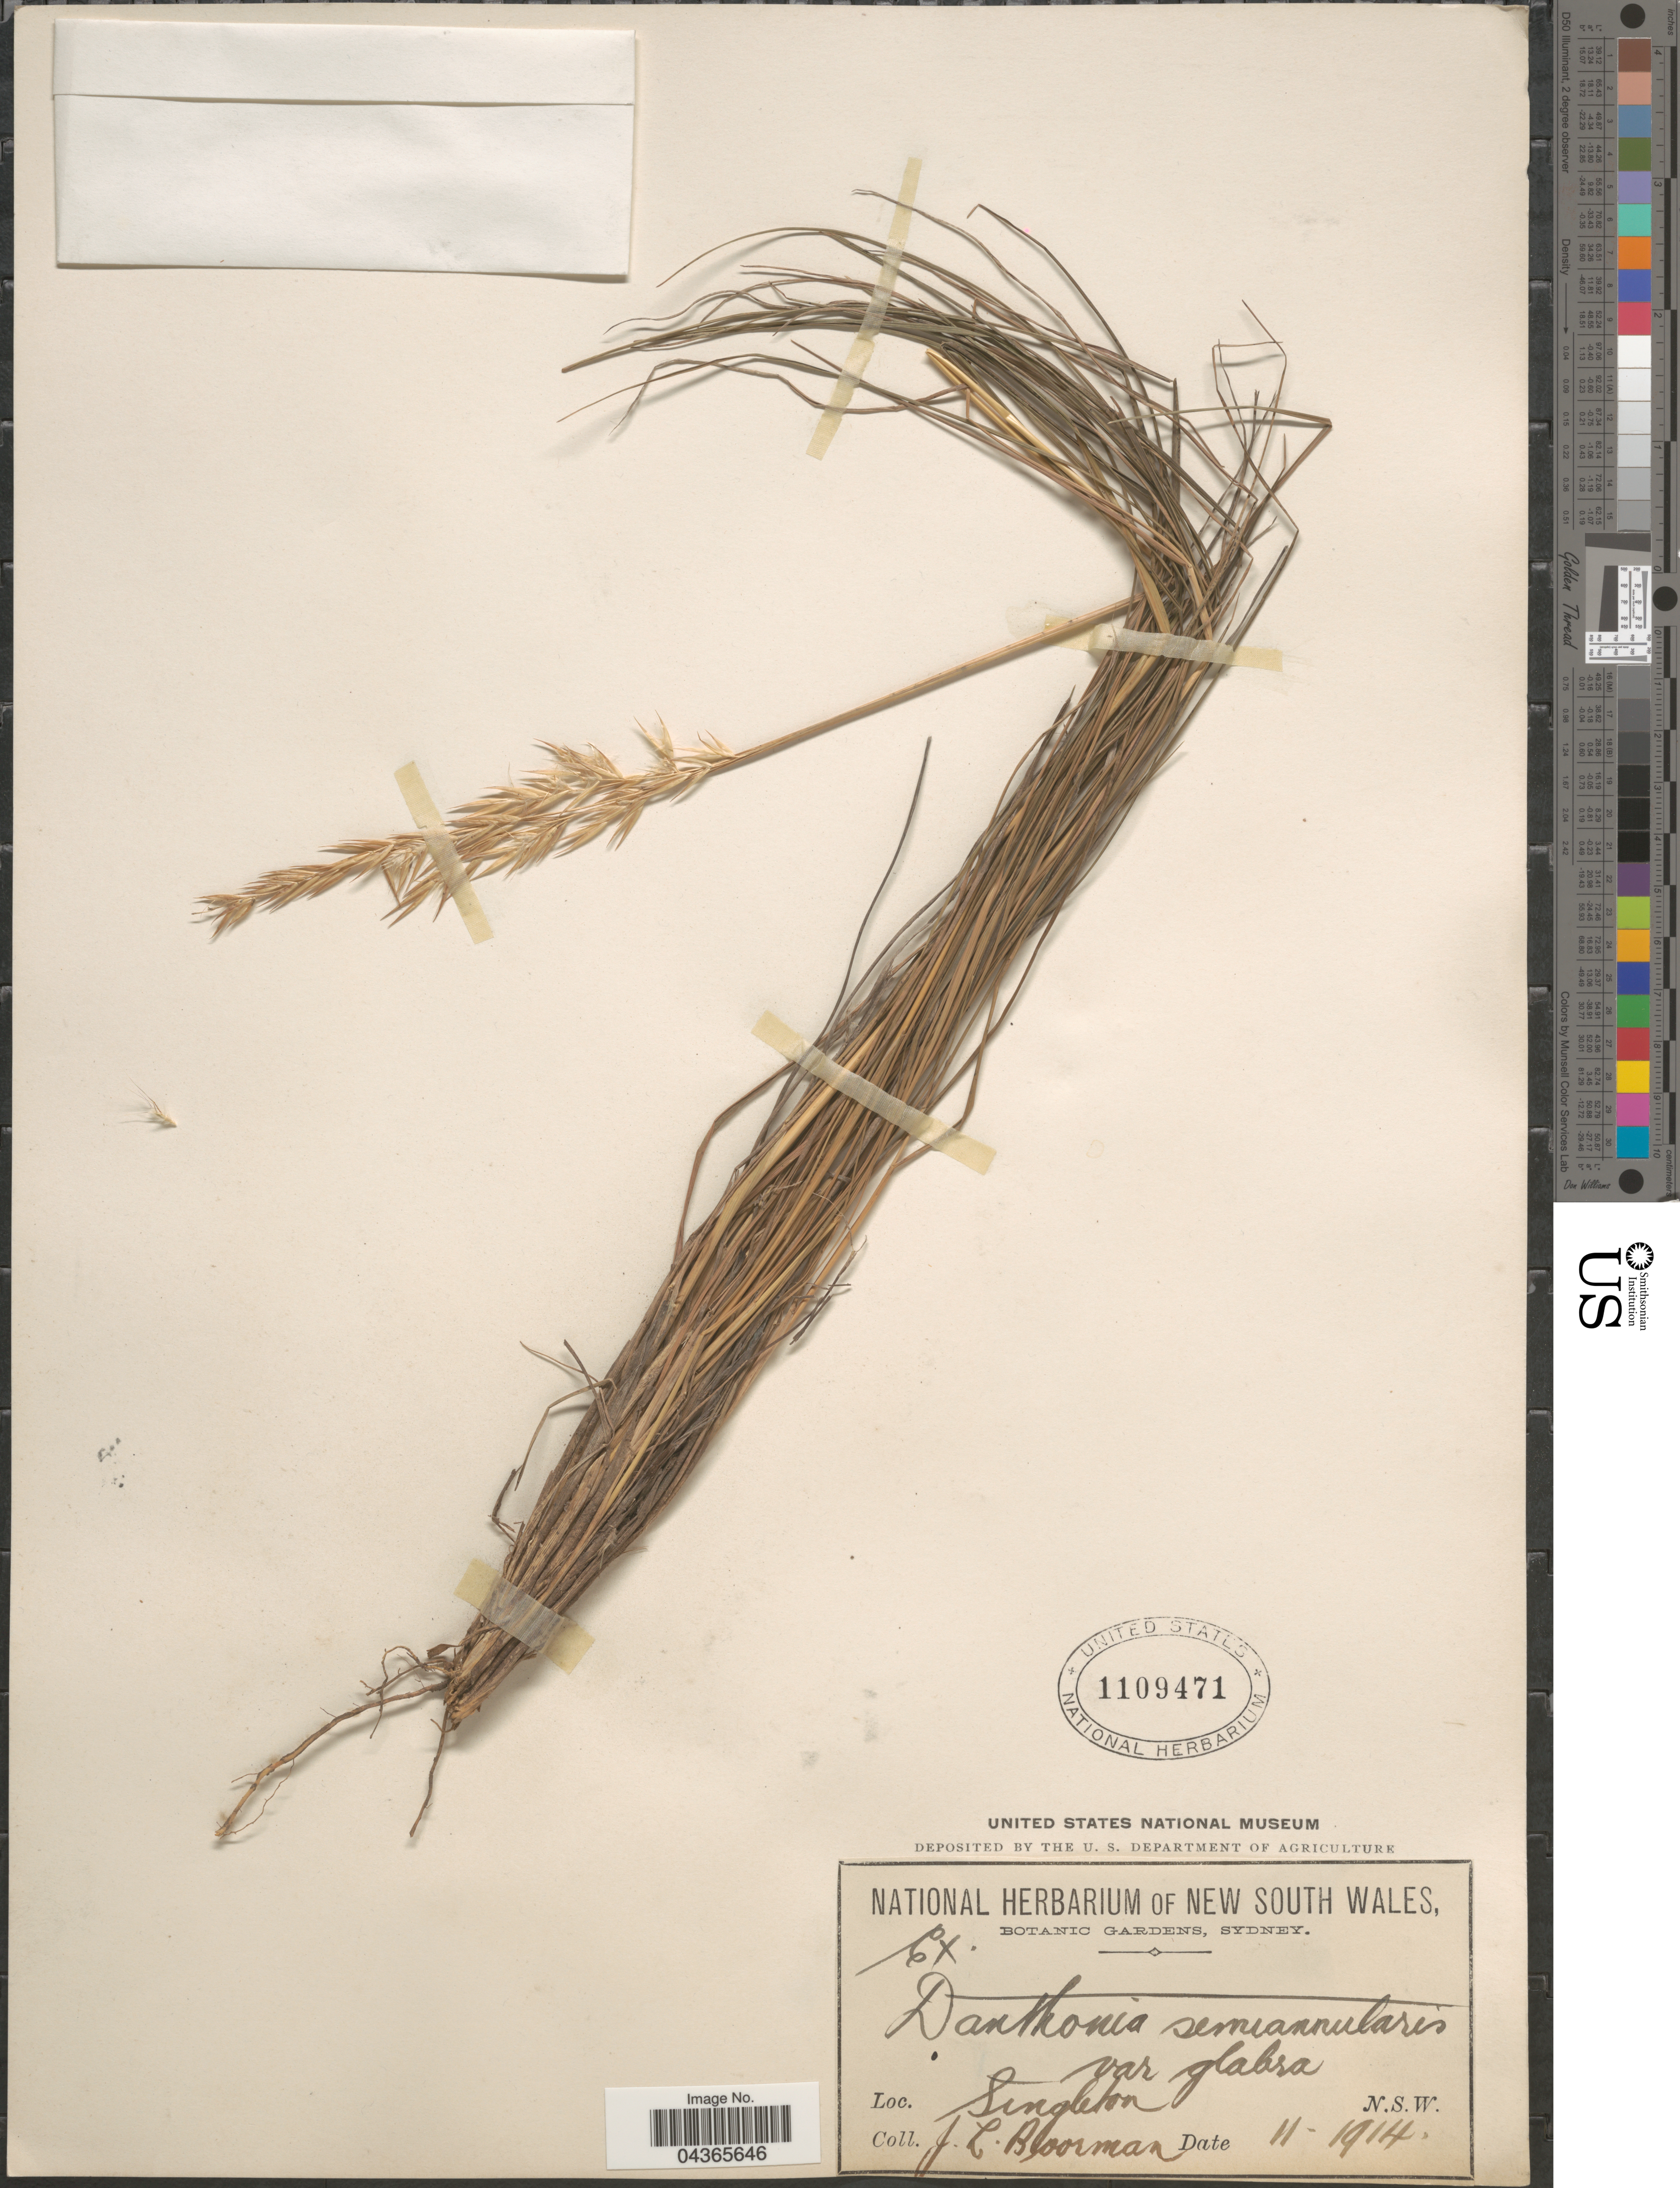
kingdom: Plantae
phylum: Tracheophyta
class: Liliopsida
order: Poales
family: Poaceae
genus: Rytidosperma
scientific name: Rytidosperma semiannulare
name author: (Labill.) Connor & Edgar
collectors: J. Boorman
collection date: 1914-11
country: Australia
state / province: New South Wales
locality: Singleton.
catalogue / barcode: US 1109471